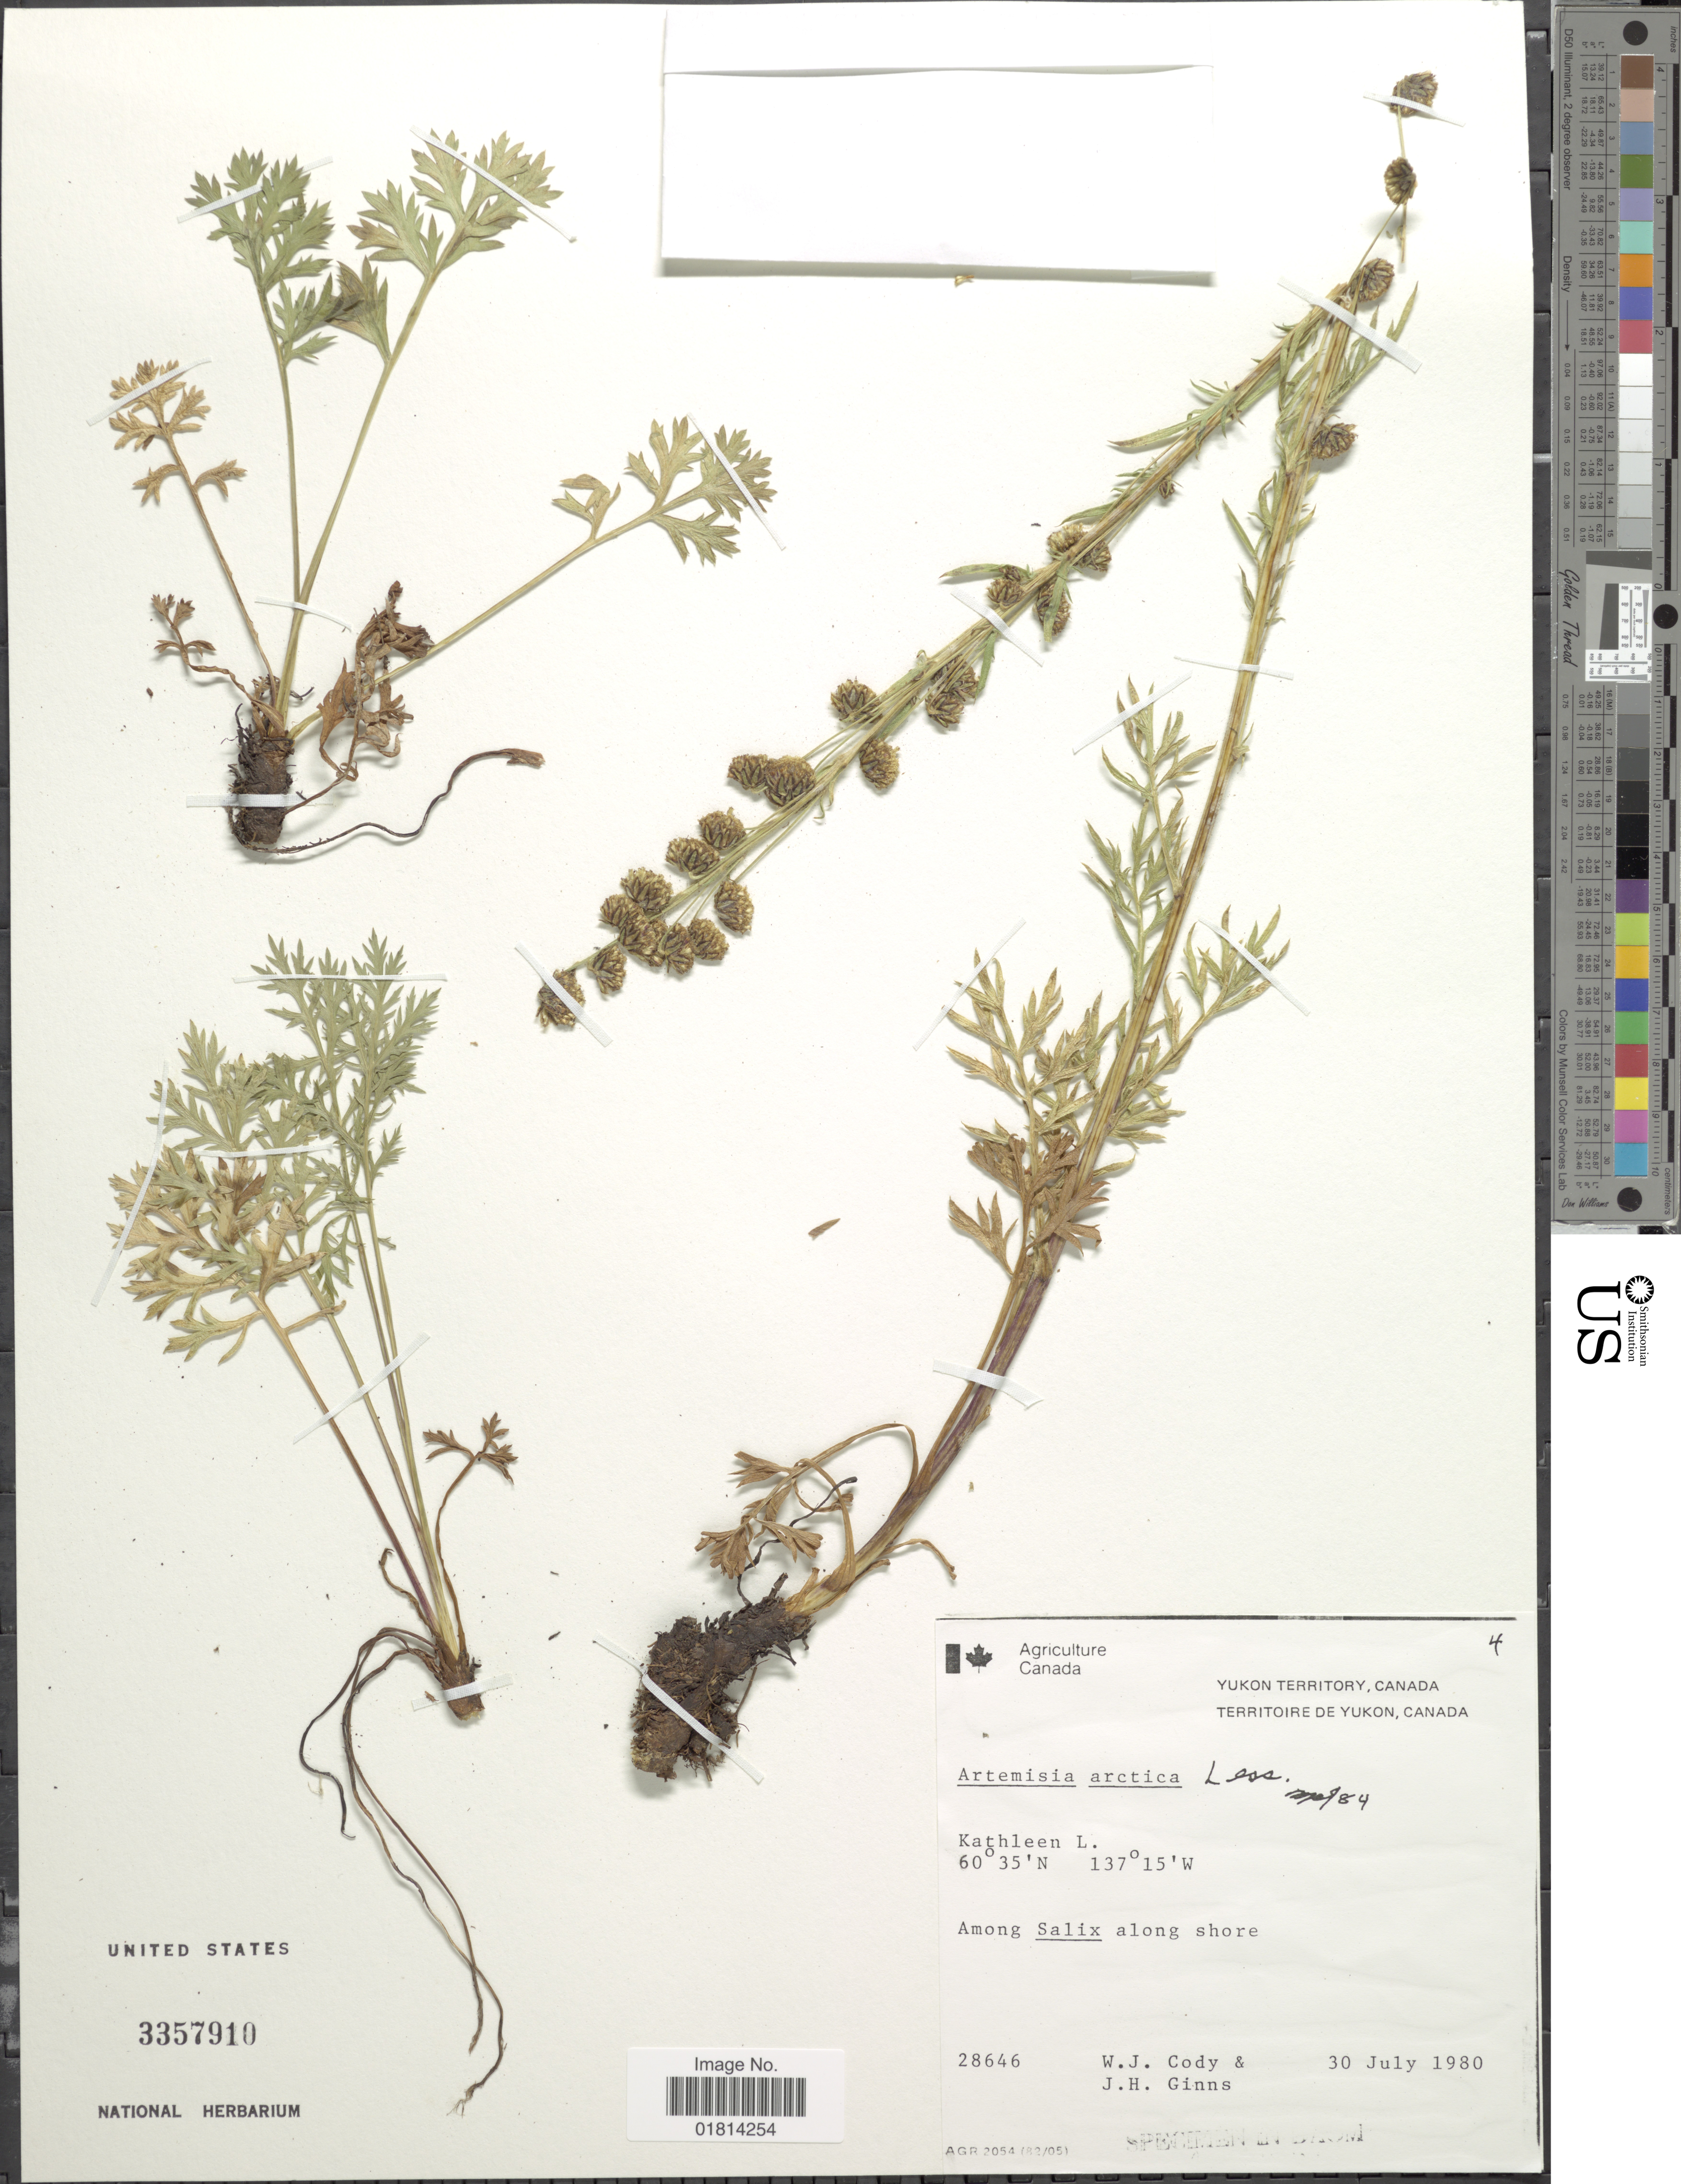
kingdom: Plantae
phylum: Tracheophyta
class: Magnoliopsida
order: Asterales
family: Asteraceae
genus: Artemisia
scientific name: Artemisia arctica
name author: Less.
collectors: W. Cody & J. Ginns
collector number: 28646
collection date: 1980-07-30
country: Canada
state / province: Yukon Territory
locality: Kathleen L.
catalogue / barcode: US 3357910